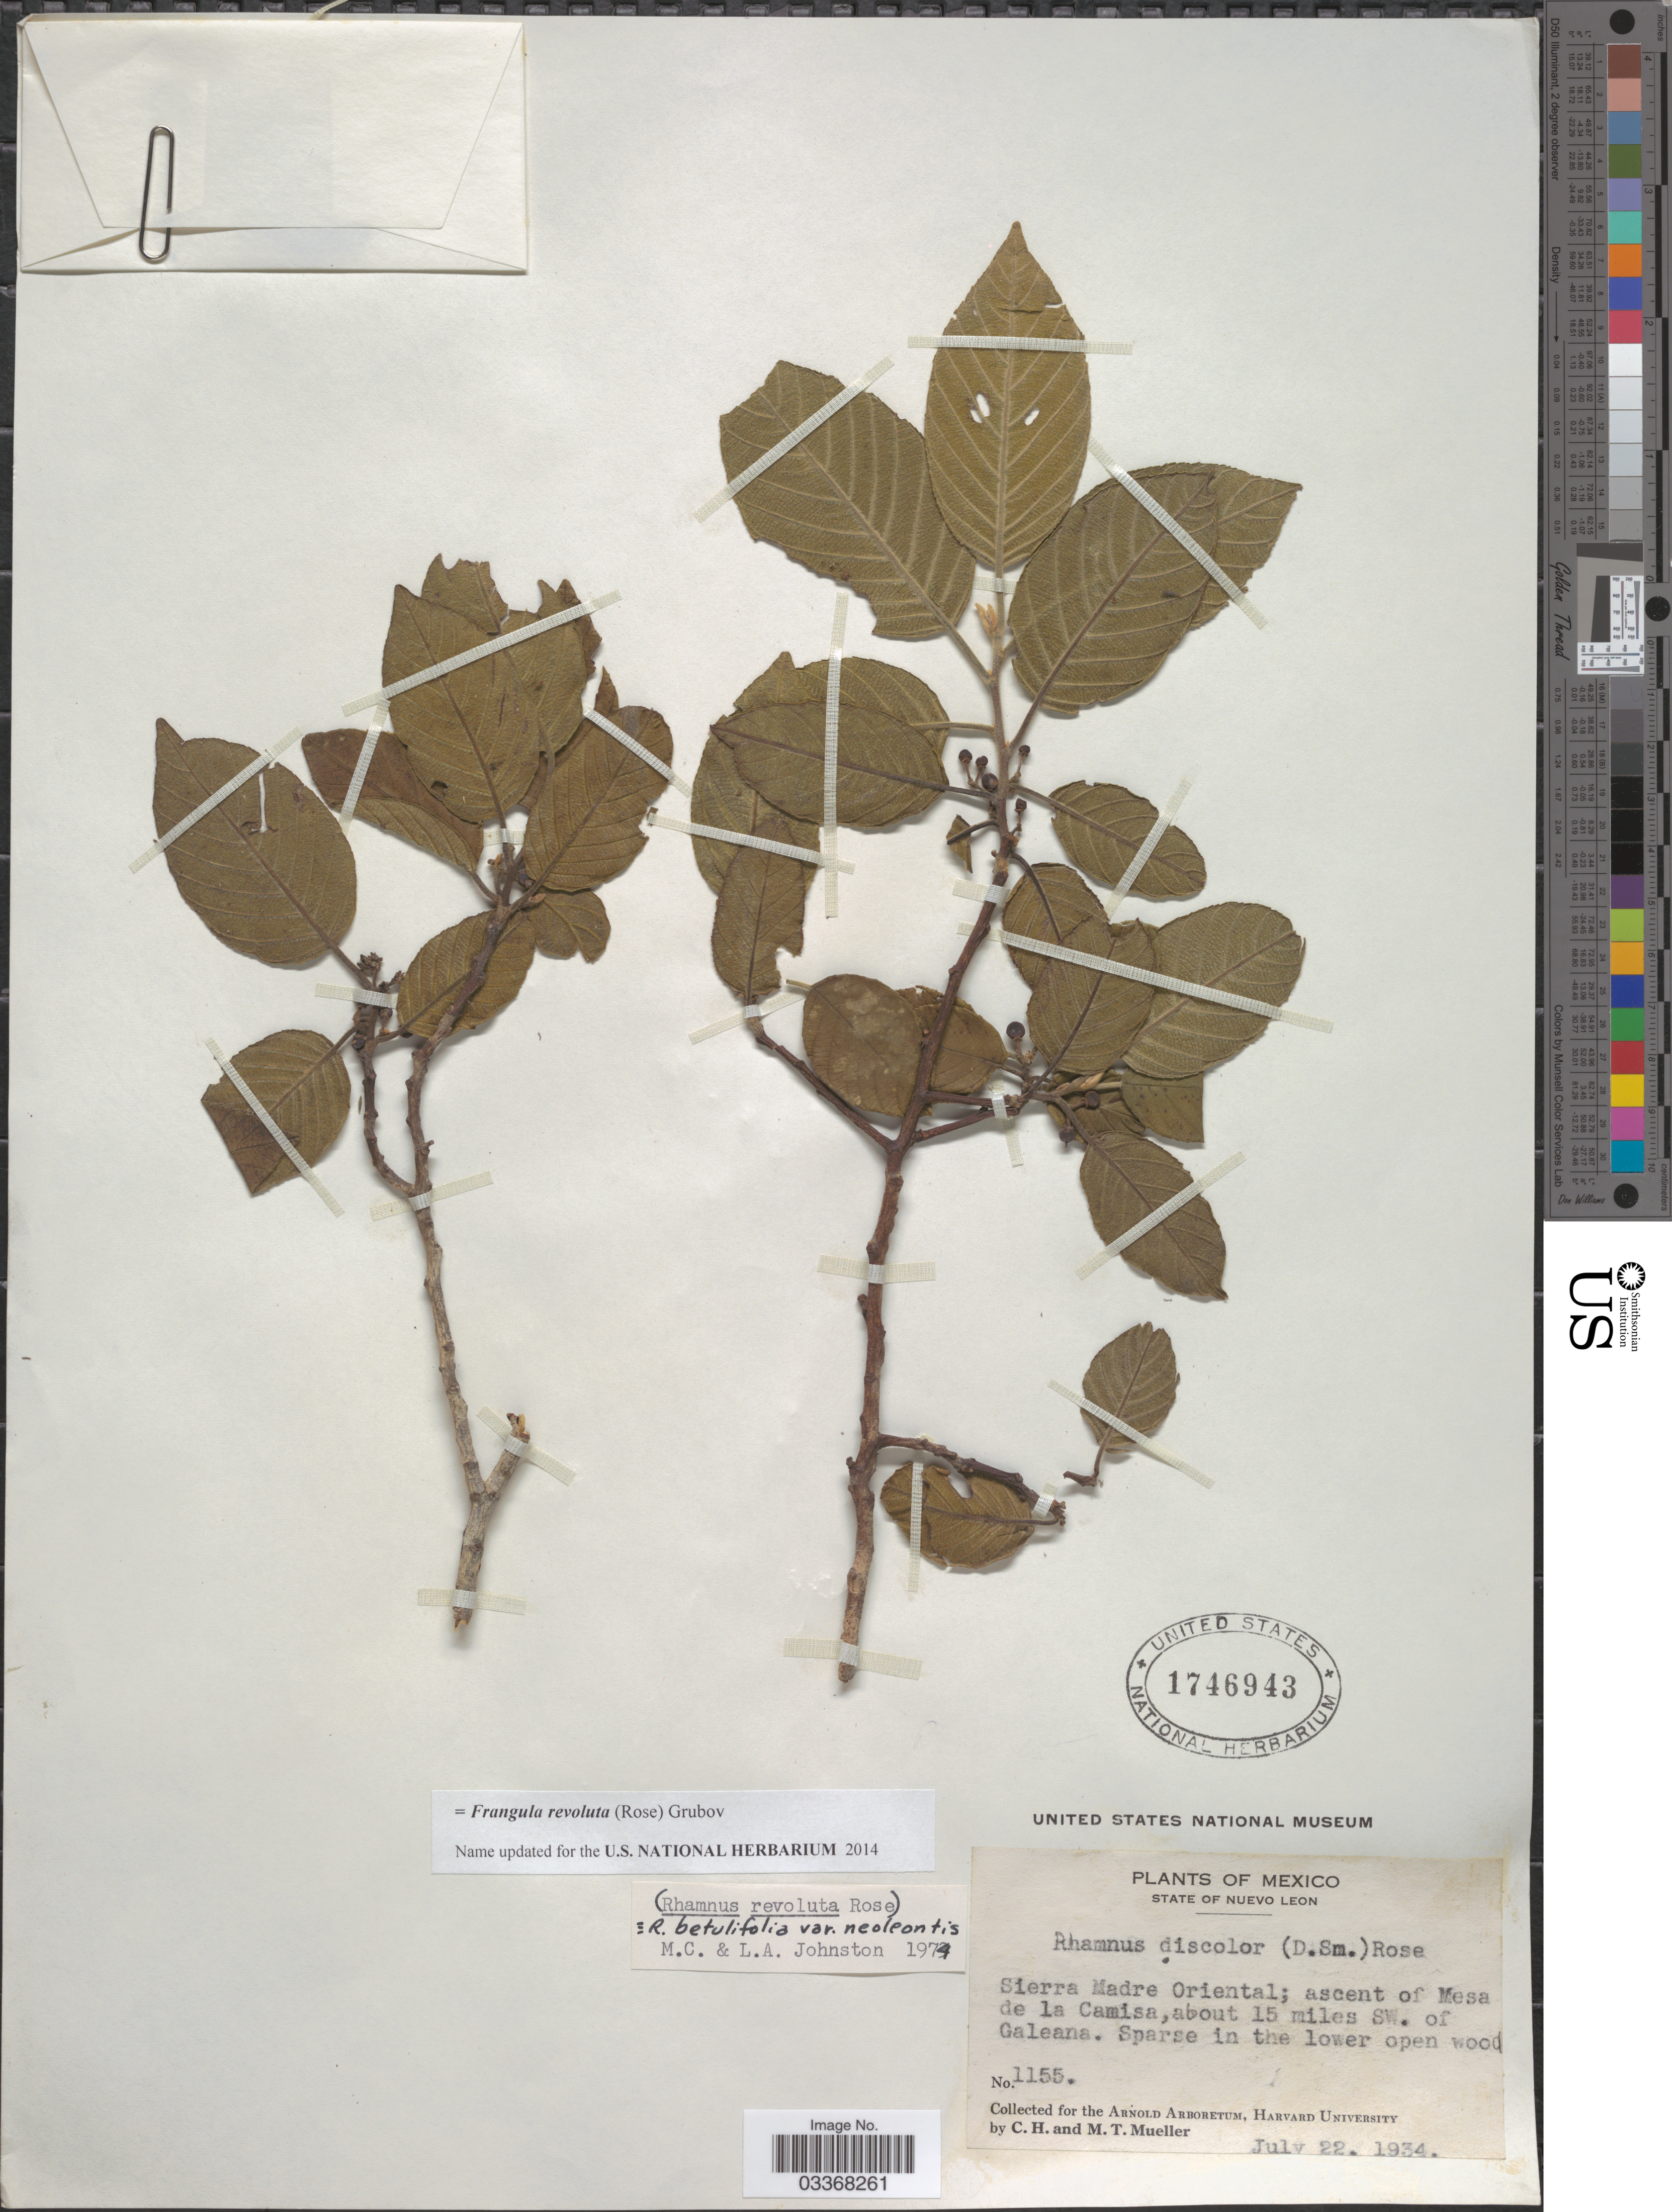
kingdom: Plantae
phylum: Tracheophyta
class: Magnoliopsida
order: Rosales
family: Rhamnaceae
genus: Frangula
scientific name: Frangula revoluta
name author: (Rose) Grubov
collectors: C. H. Mueller & M. Mueller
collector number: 1155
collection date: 1934-07-22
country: Mexico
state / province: Nuevo León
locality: Sierra Madre Oriental; ascent of Mesa de la Camisa, about 15 miles SW. of Galeana.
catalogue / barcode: US 1746943